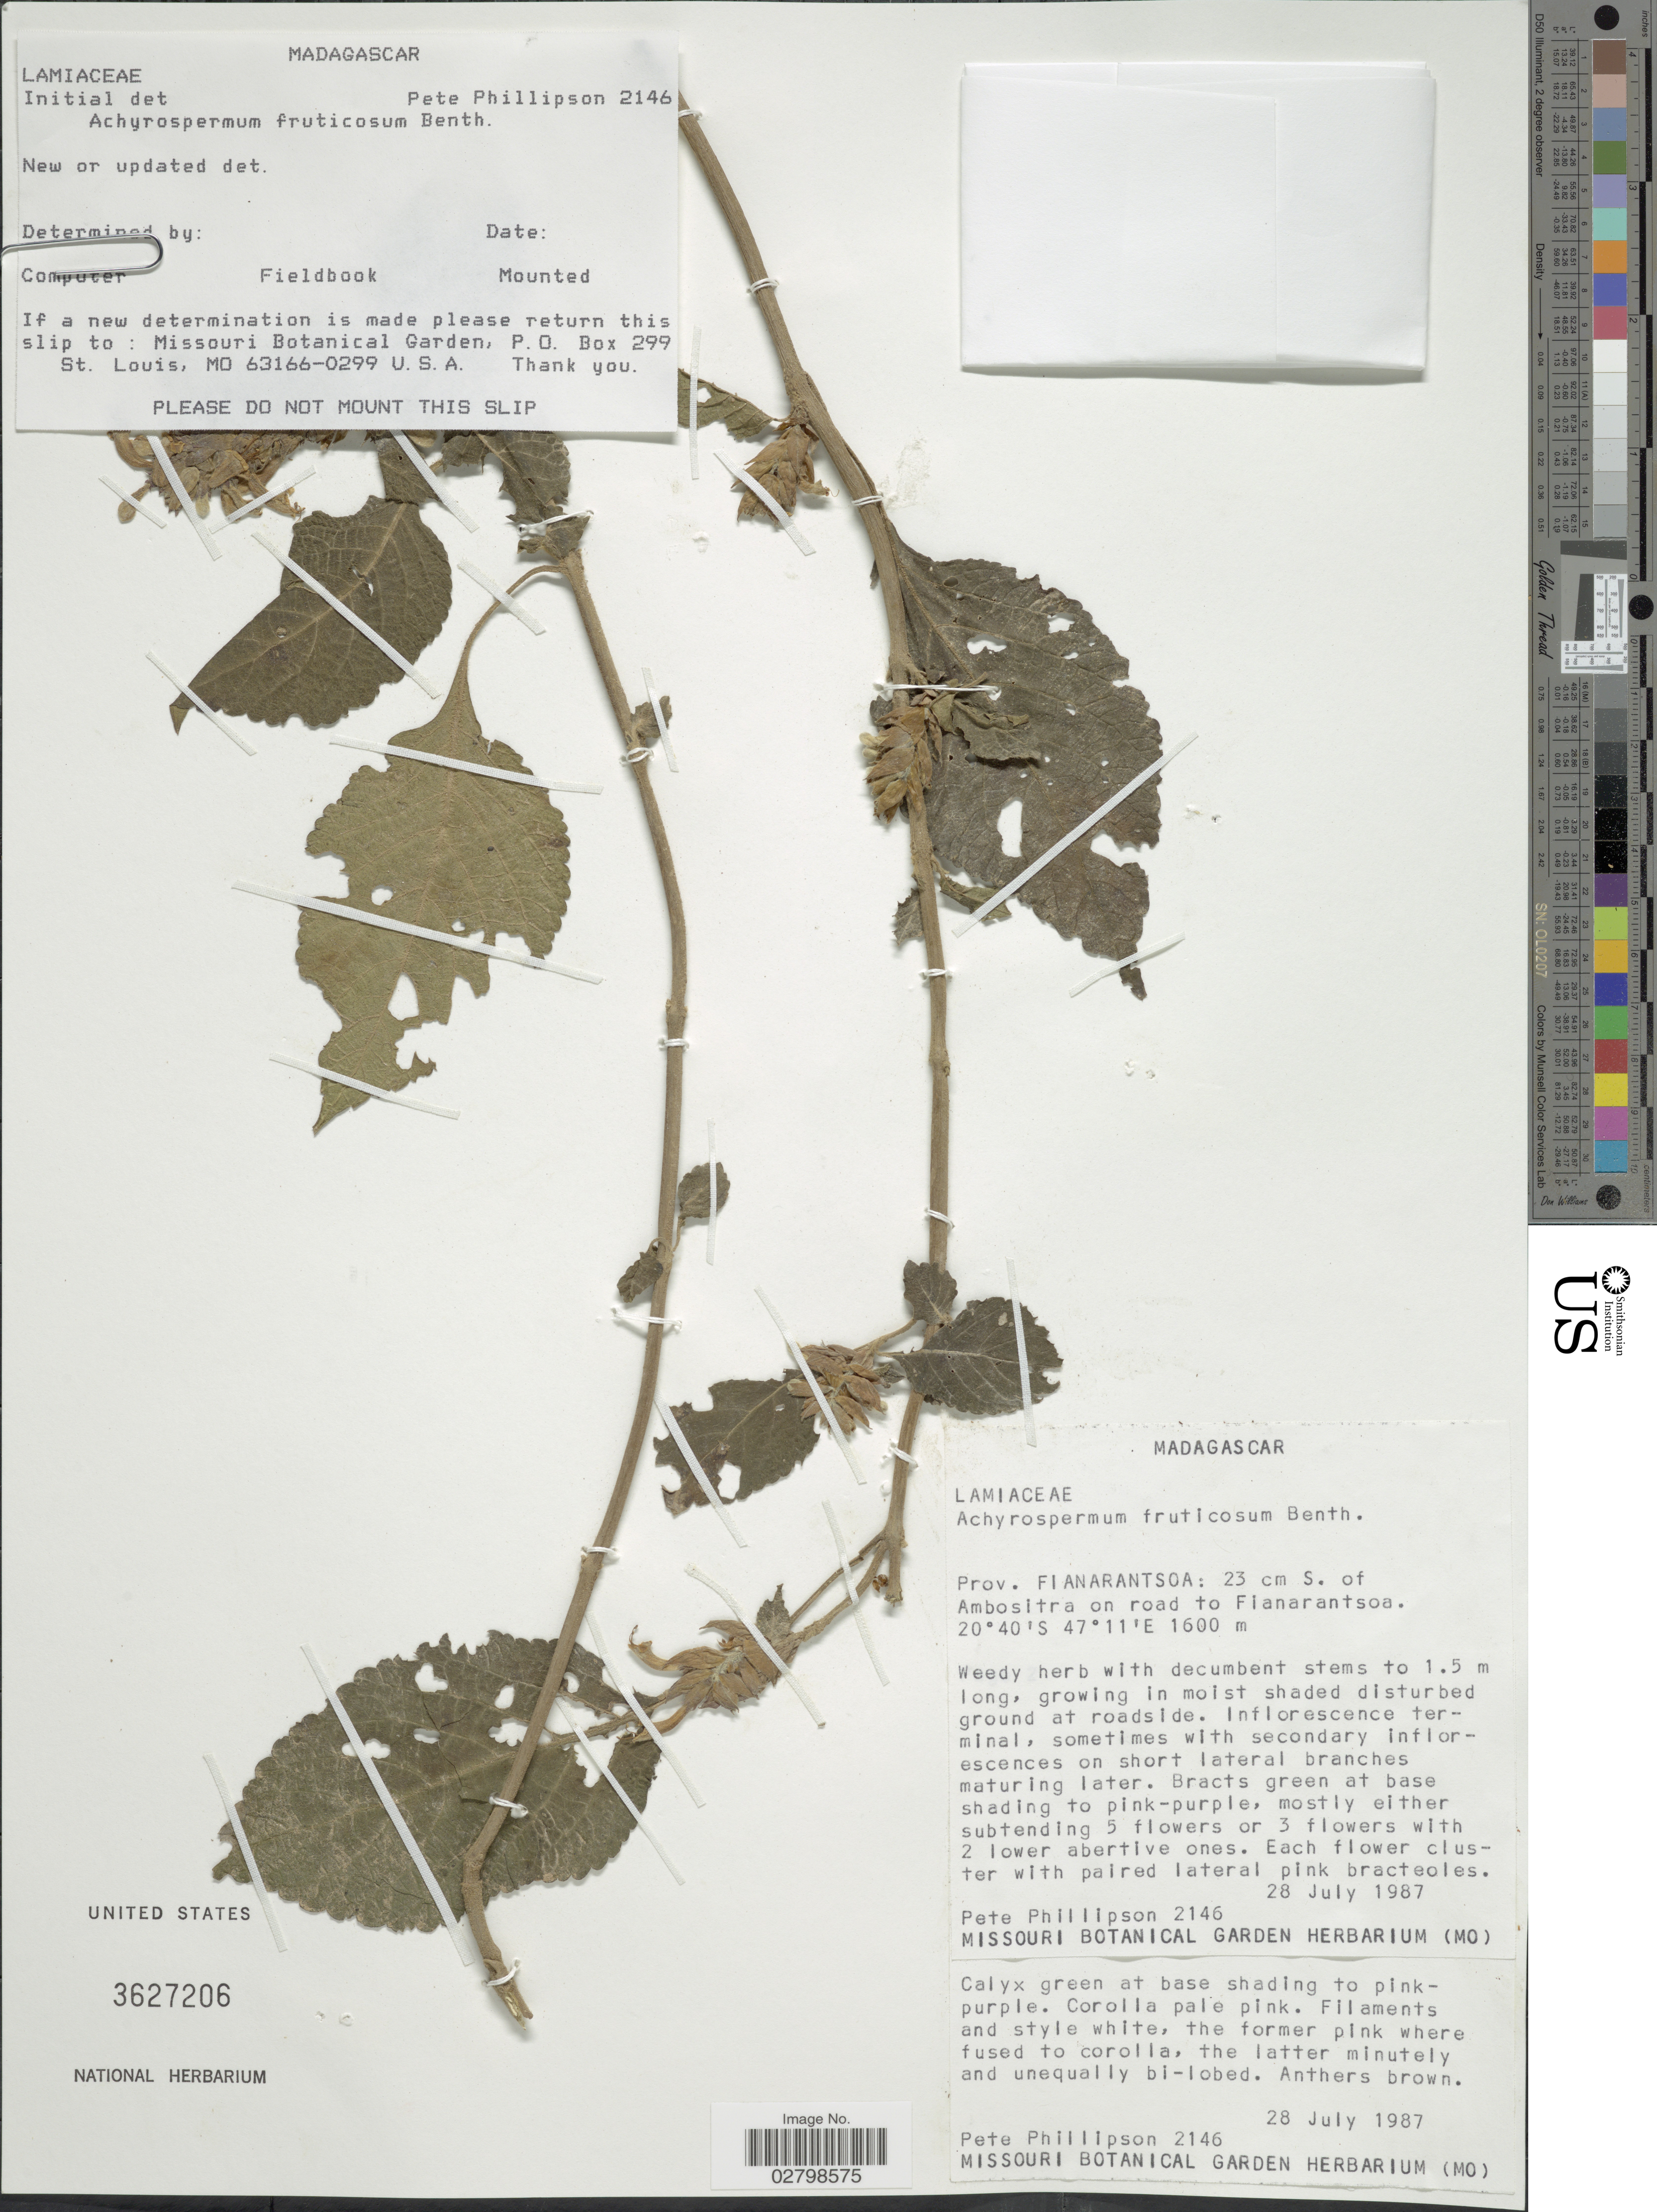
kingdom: Plantae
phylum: Tracheophyta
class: Magnoliopsida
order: Lamiales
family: Lamiaceae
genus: Achyrospermum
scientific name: Achyrospermum fruticosum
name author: Benth.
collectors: P. B. Phillipson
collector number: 2146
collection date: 1987-07-28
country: Madagascar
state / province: Amoron'i Mania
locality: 23 cm S. of Ambositra on road to Fianarantsoa.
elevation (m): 1600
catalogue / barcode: US 3627206